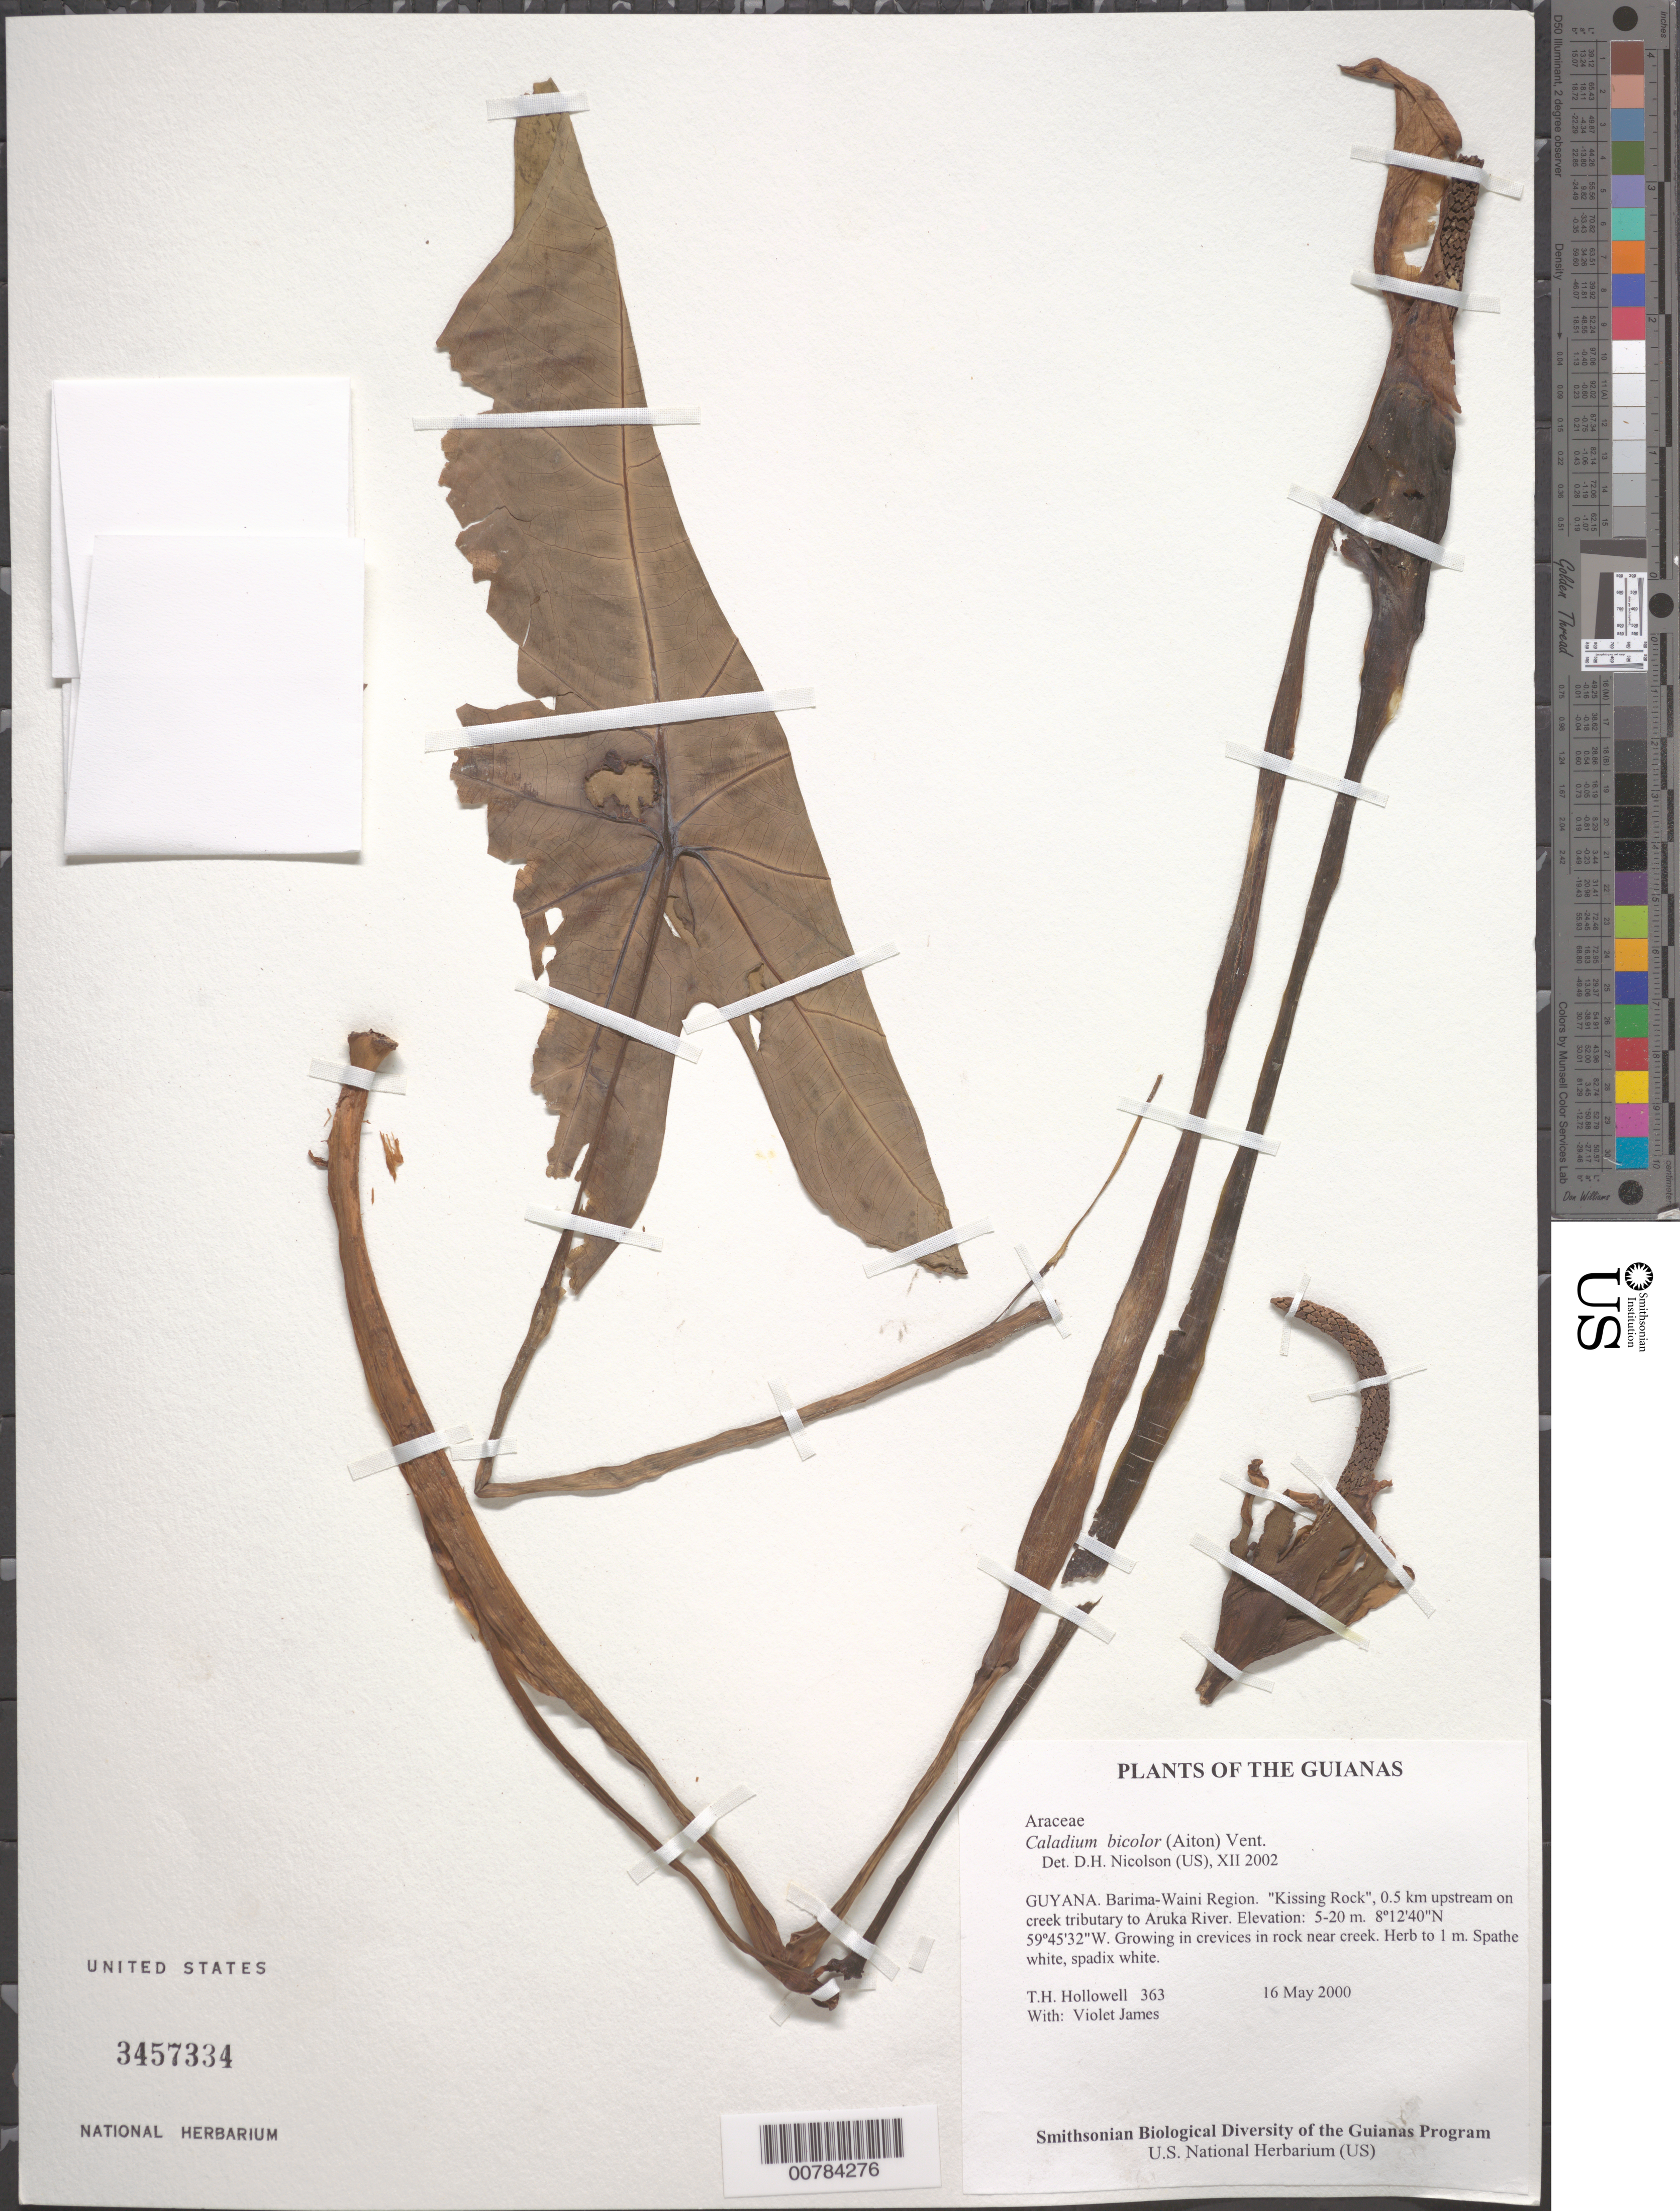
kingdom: Plantae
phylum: Tracheophyta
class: Liliopsida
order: Alismatales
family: Araceae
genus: Caladium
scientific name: Caladium bicolor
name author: (Aiton) Vent.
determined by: Nicolson, Dan H.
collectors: T. Hollowell & V. James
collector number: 363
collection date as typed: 16 May 2000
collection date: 2000-05-16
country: Guyana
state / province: Barima-Waini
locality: "Kissing Rock", 0.5 km upstream on creek tributary to Aruka River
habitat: Growing in crevices in rock near creek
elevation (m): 5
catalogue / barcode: US 3457334